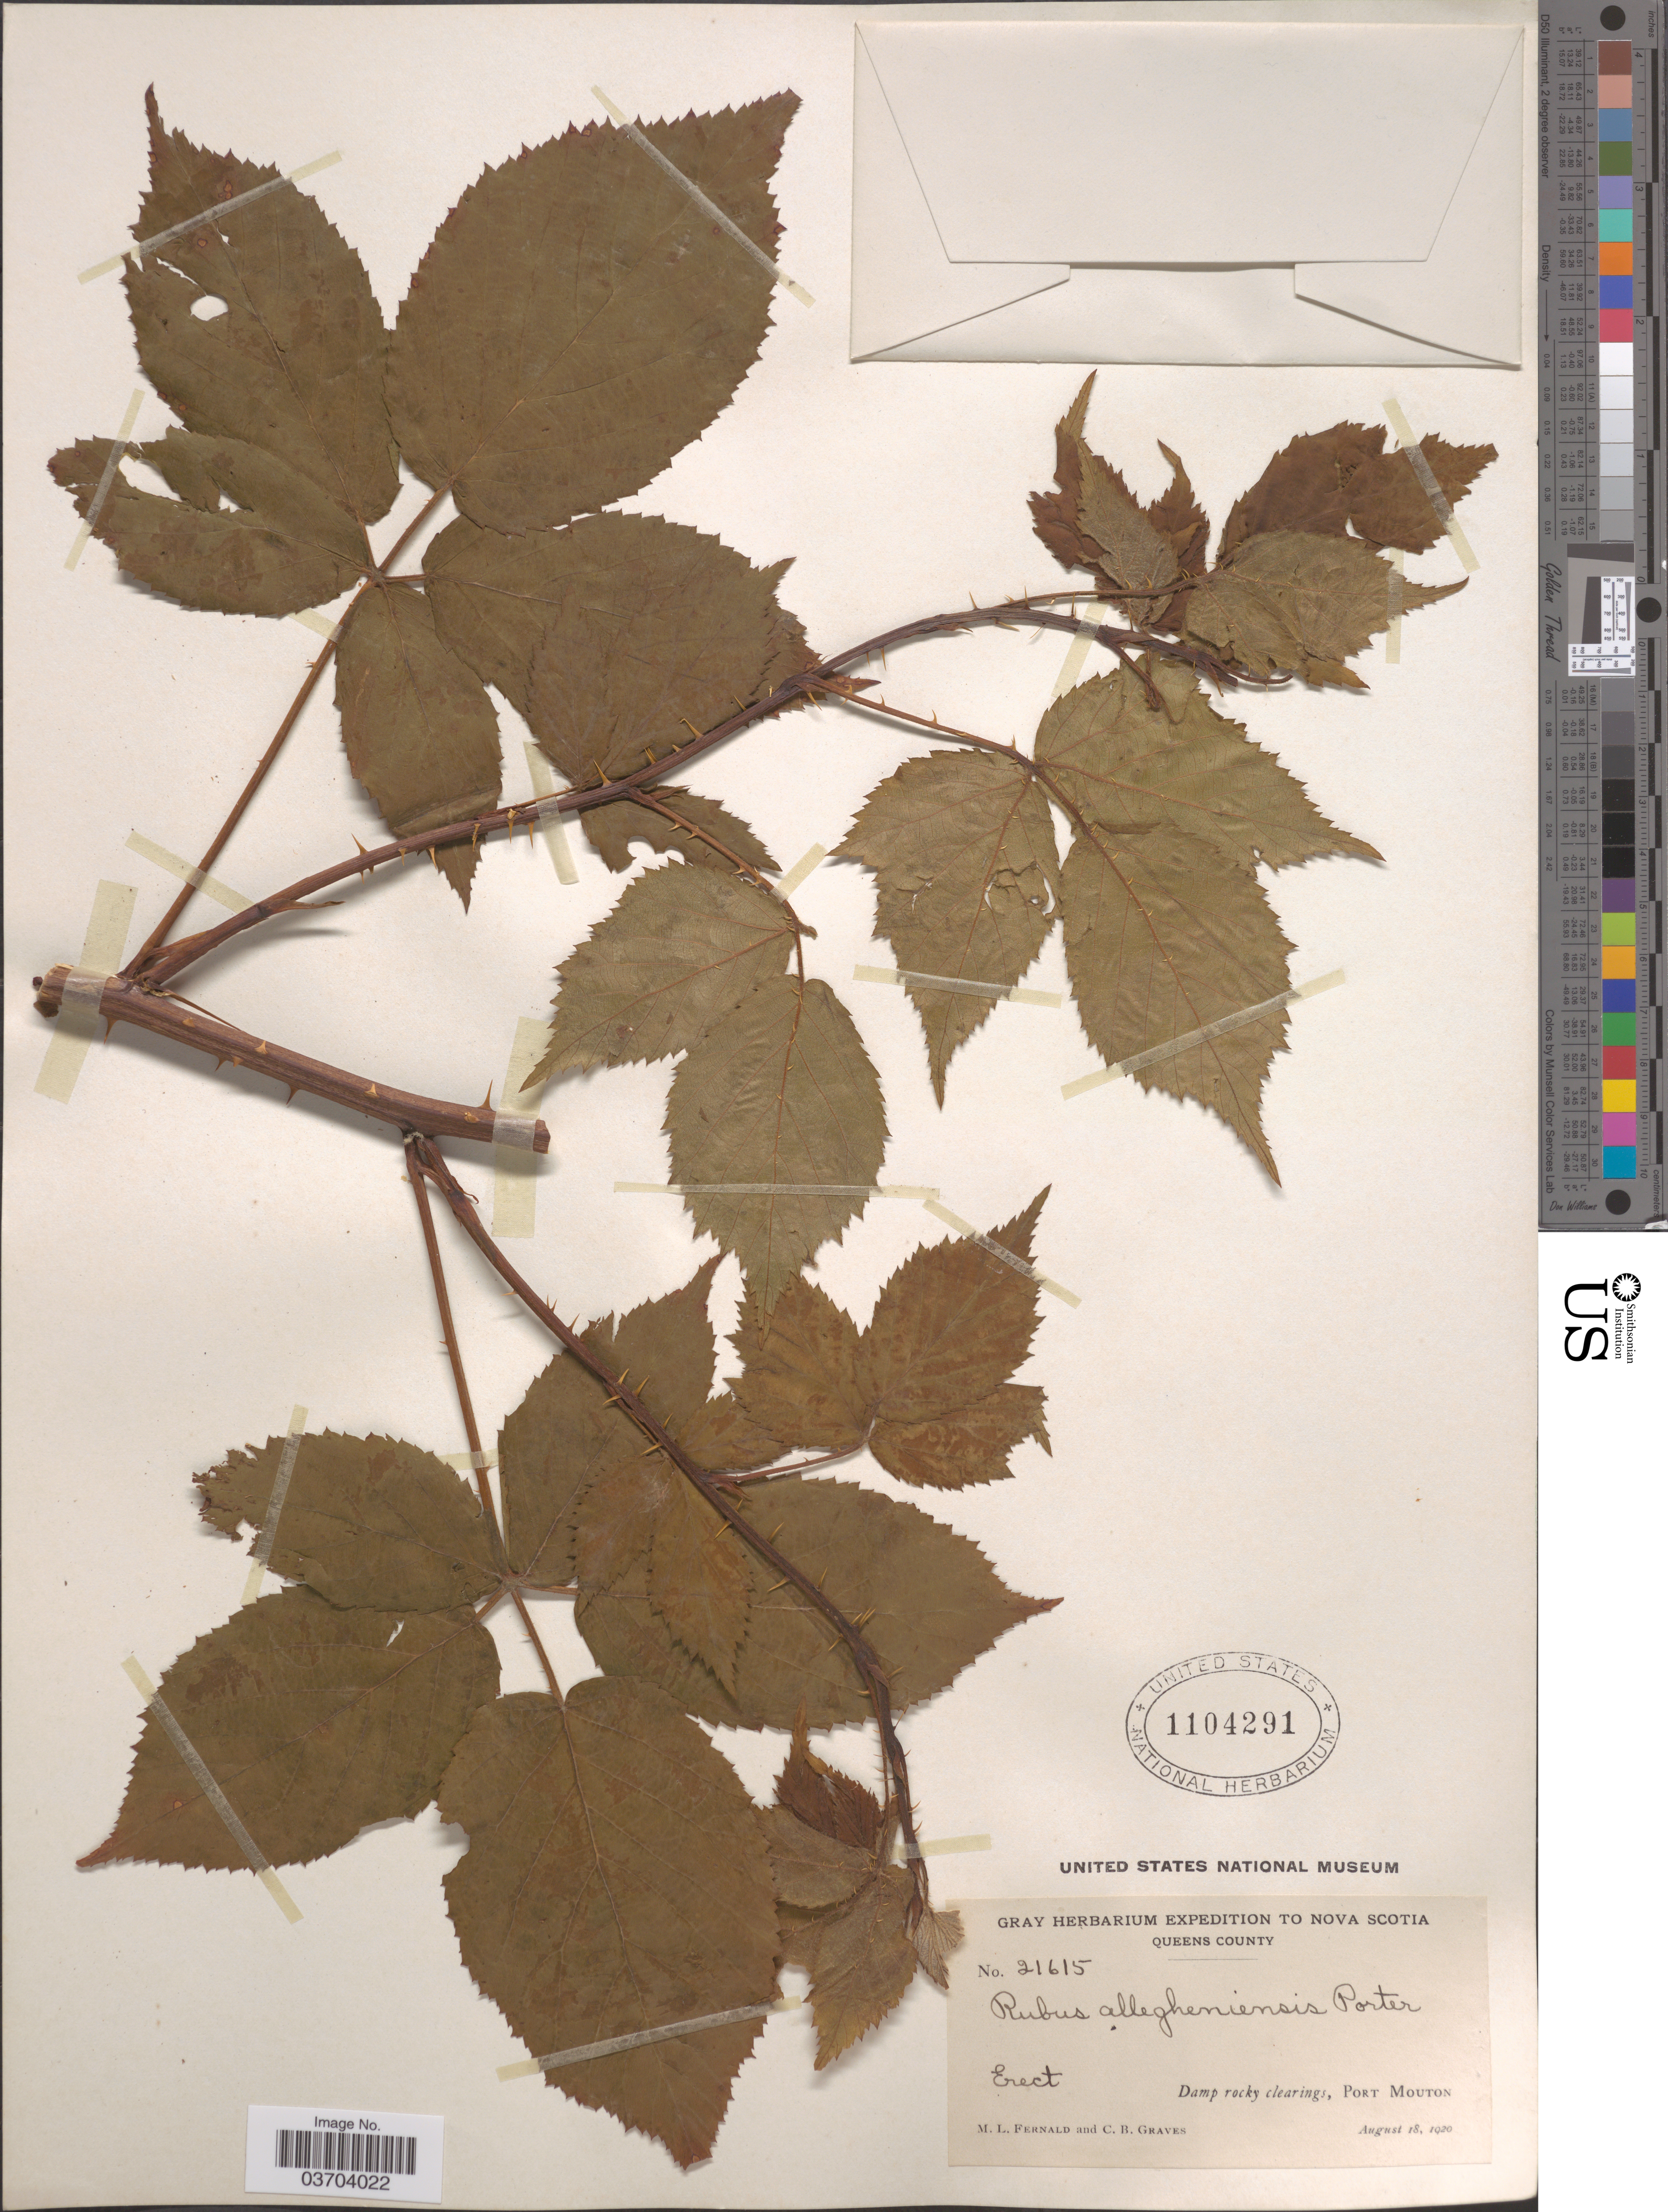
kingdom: Plantae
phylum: Tracheophyta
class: Magnoliopsida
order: Rosales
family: Rosaceae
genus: Rubus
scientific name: Rubus allegheniensis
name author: Porter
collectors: M. L. Fernald & C. Graves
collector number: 21615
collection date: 1920-08-18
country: Canada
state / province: Nova Scotia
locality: Queens County. Port Mouton.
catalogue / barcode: US 1104291